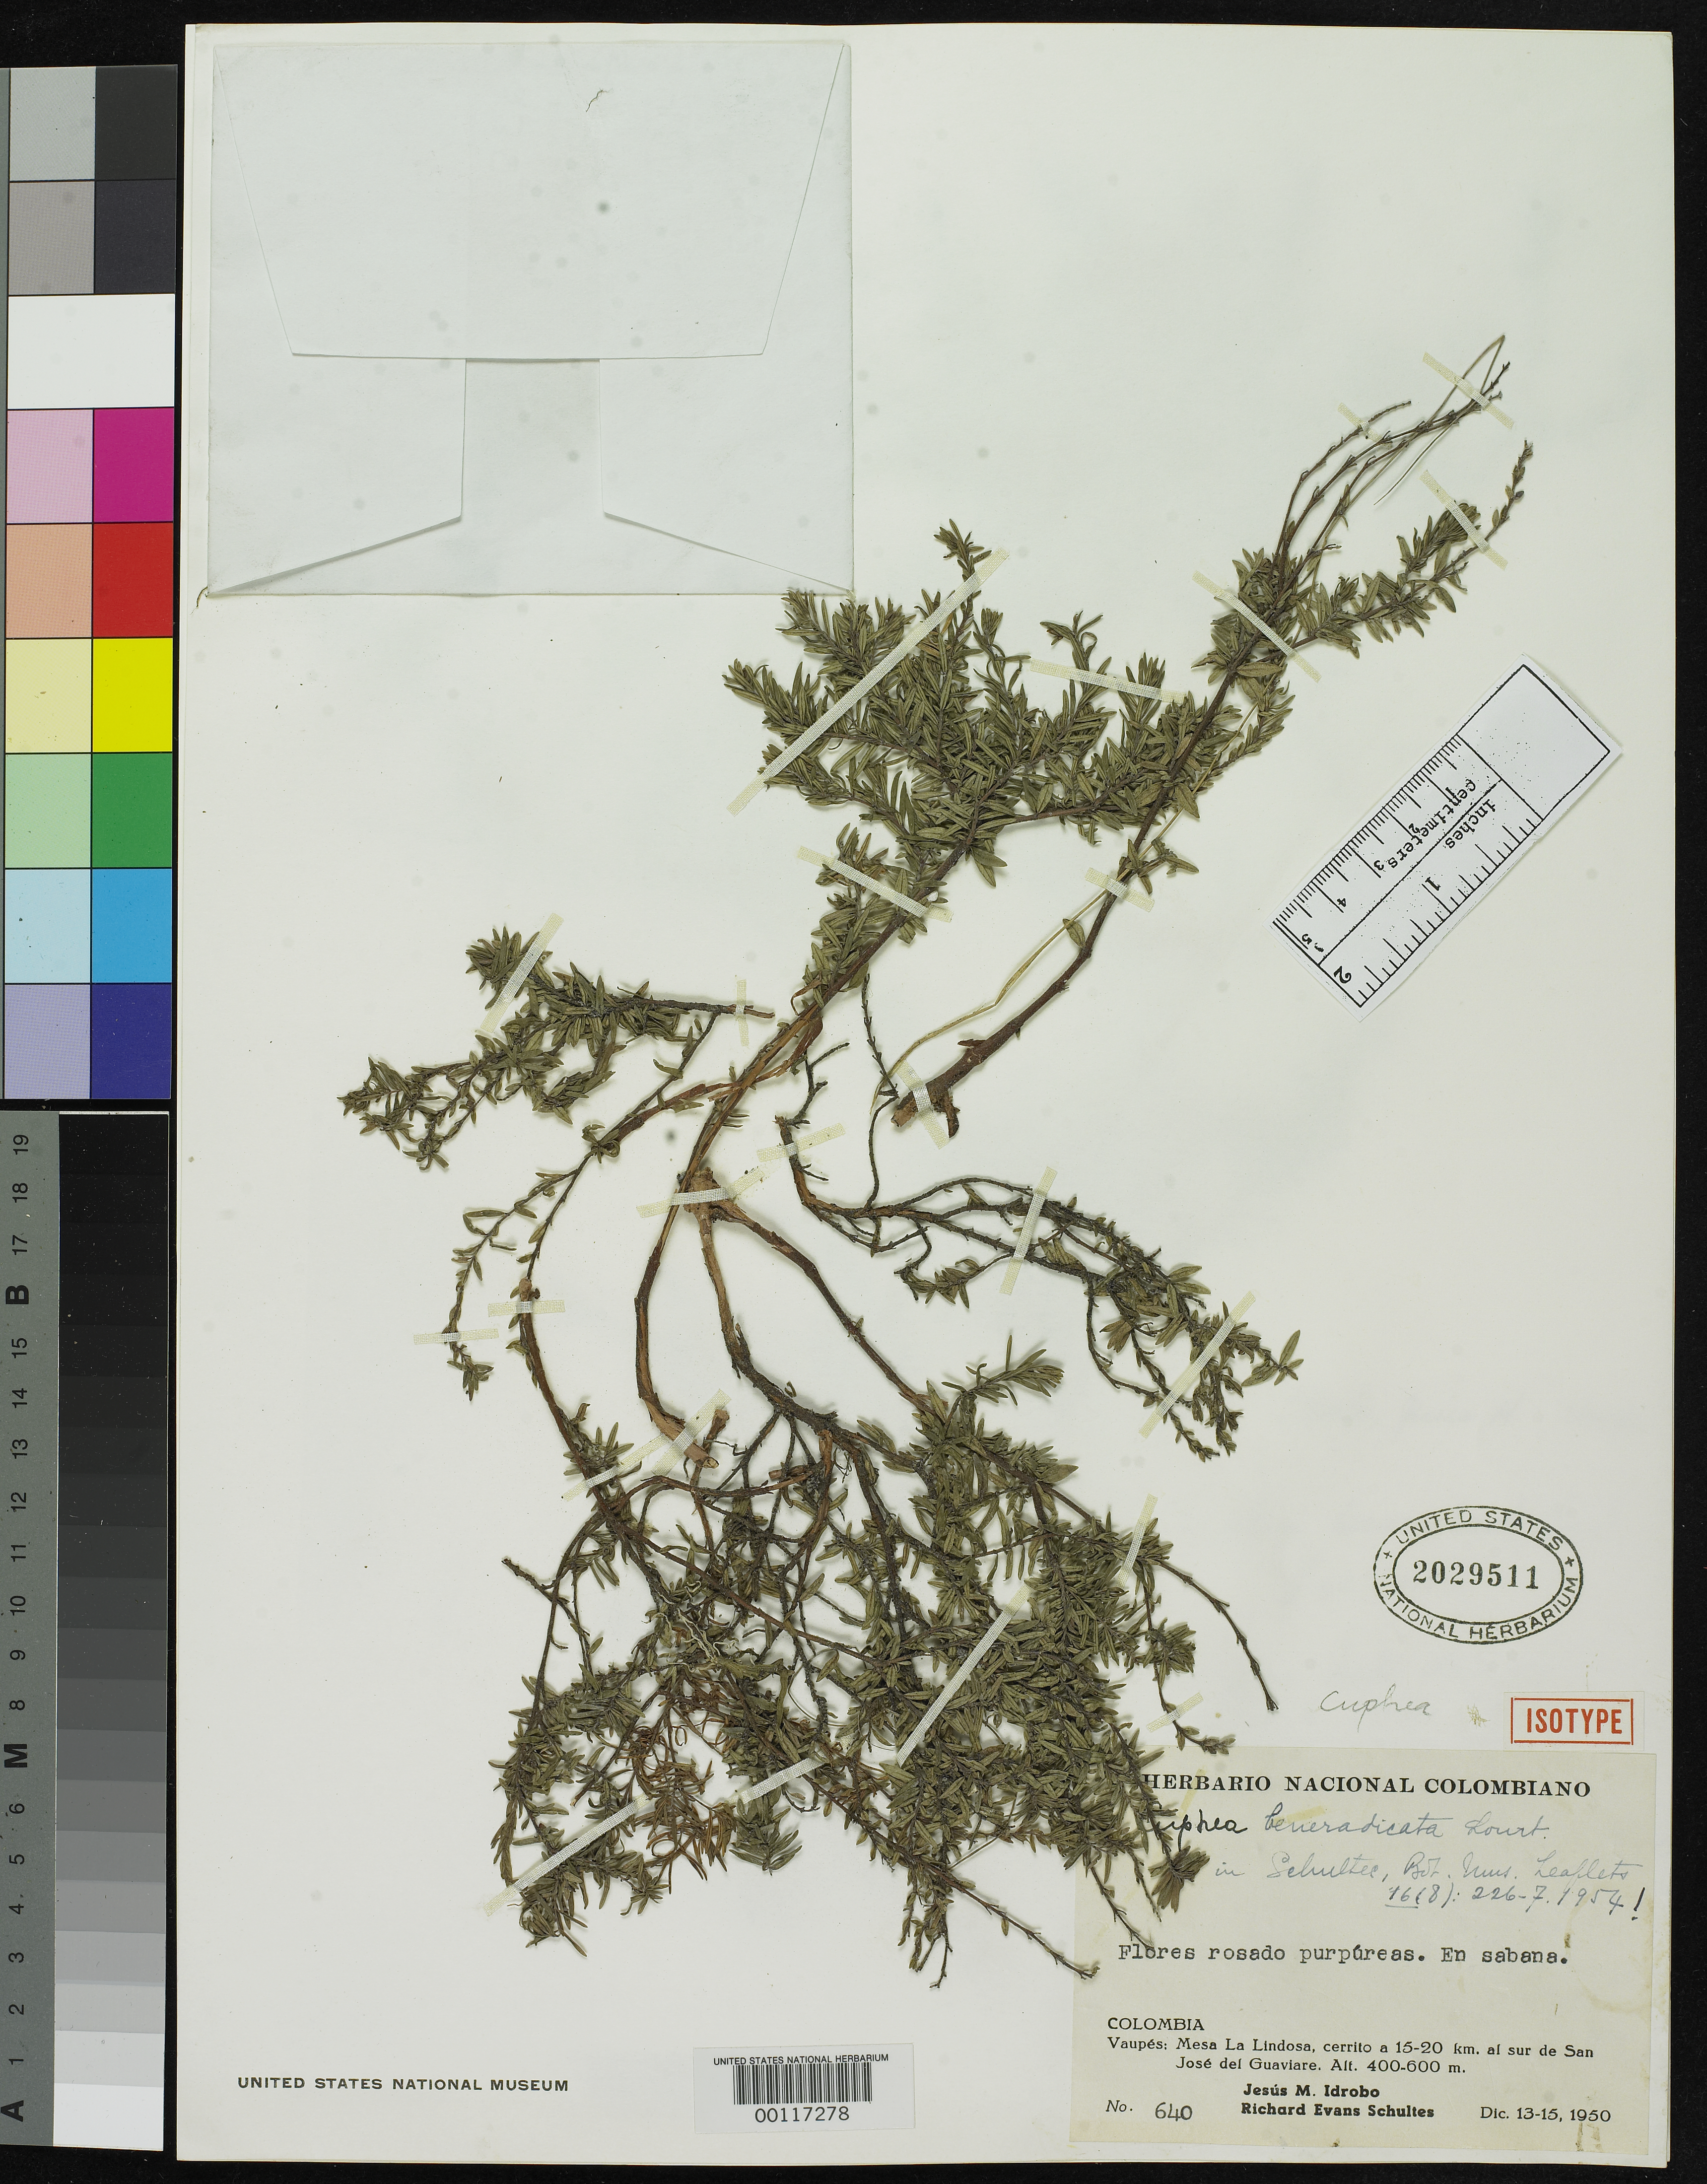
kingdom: Plantae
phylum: Tracheophyta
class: Magnoliopsida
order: Myrtales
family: Lythraceae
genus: Cuphea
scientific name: Cuphea beneradicata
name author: Lourteig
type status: Isotype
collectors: J. M. Idrobo & R. E. Schultes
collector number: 640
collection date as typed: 13 Dec 1950 to 15 Dec 1950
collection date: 1950-12-13/1950-12-15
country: Colombia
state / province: Vaupés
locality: Mesa La Lindosa, S of San Jose del Guaviare.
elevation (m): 400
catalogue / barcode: US 2029511